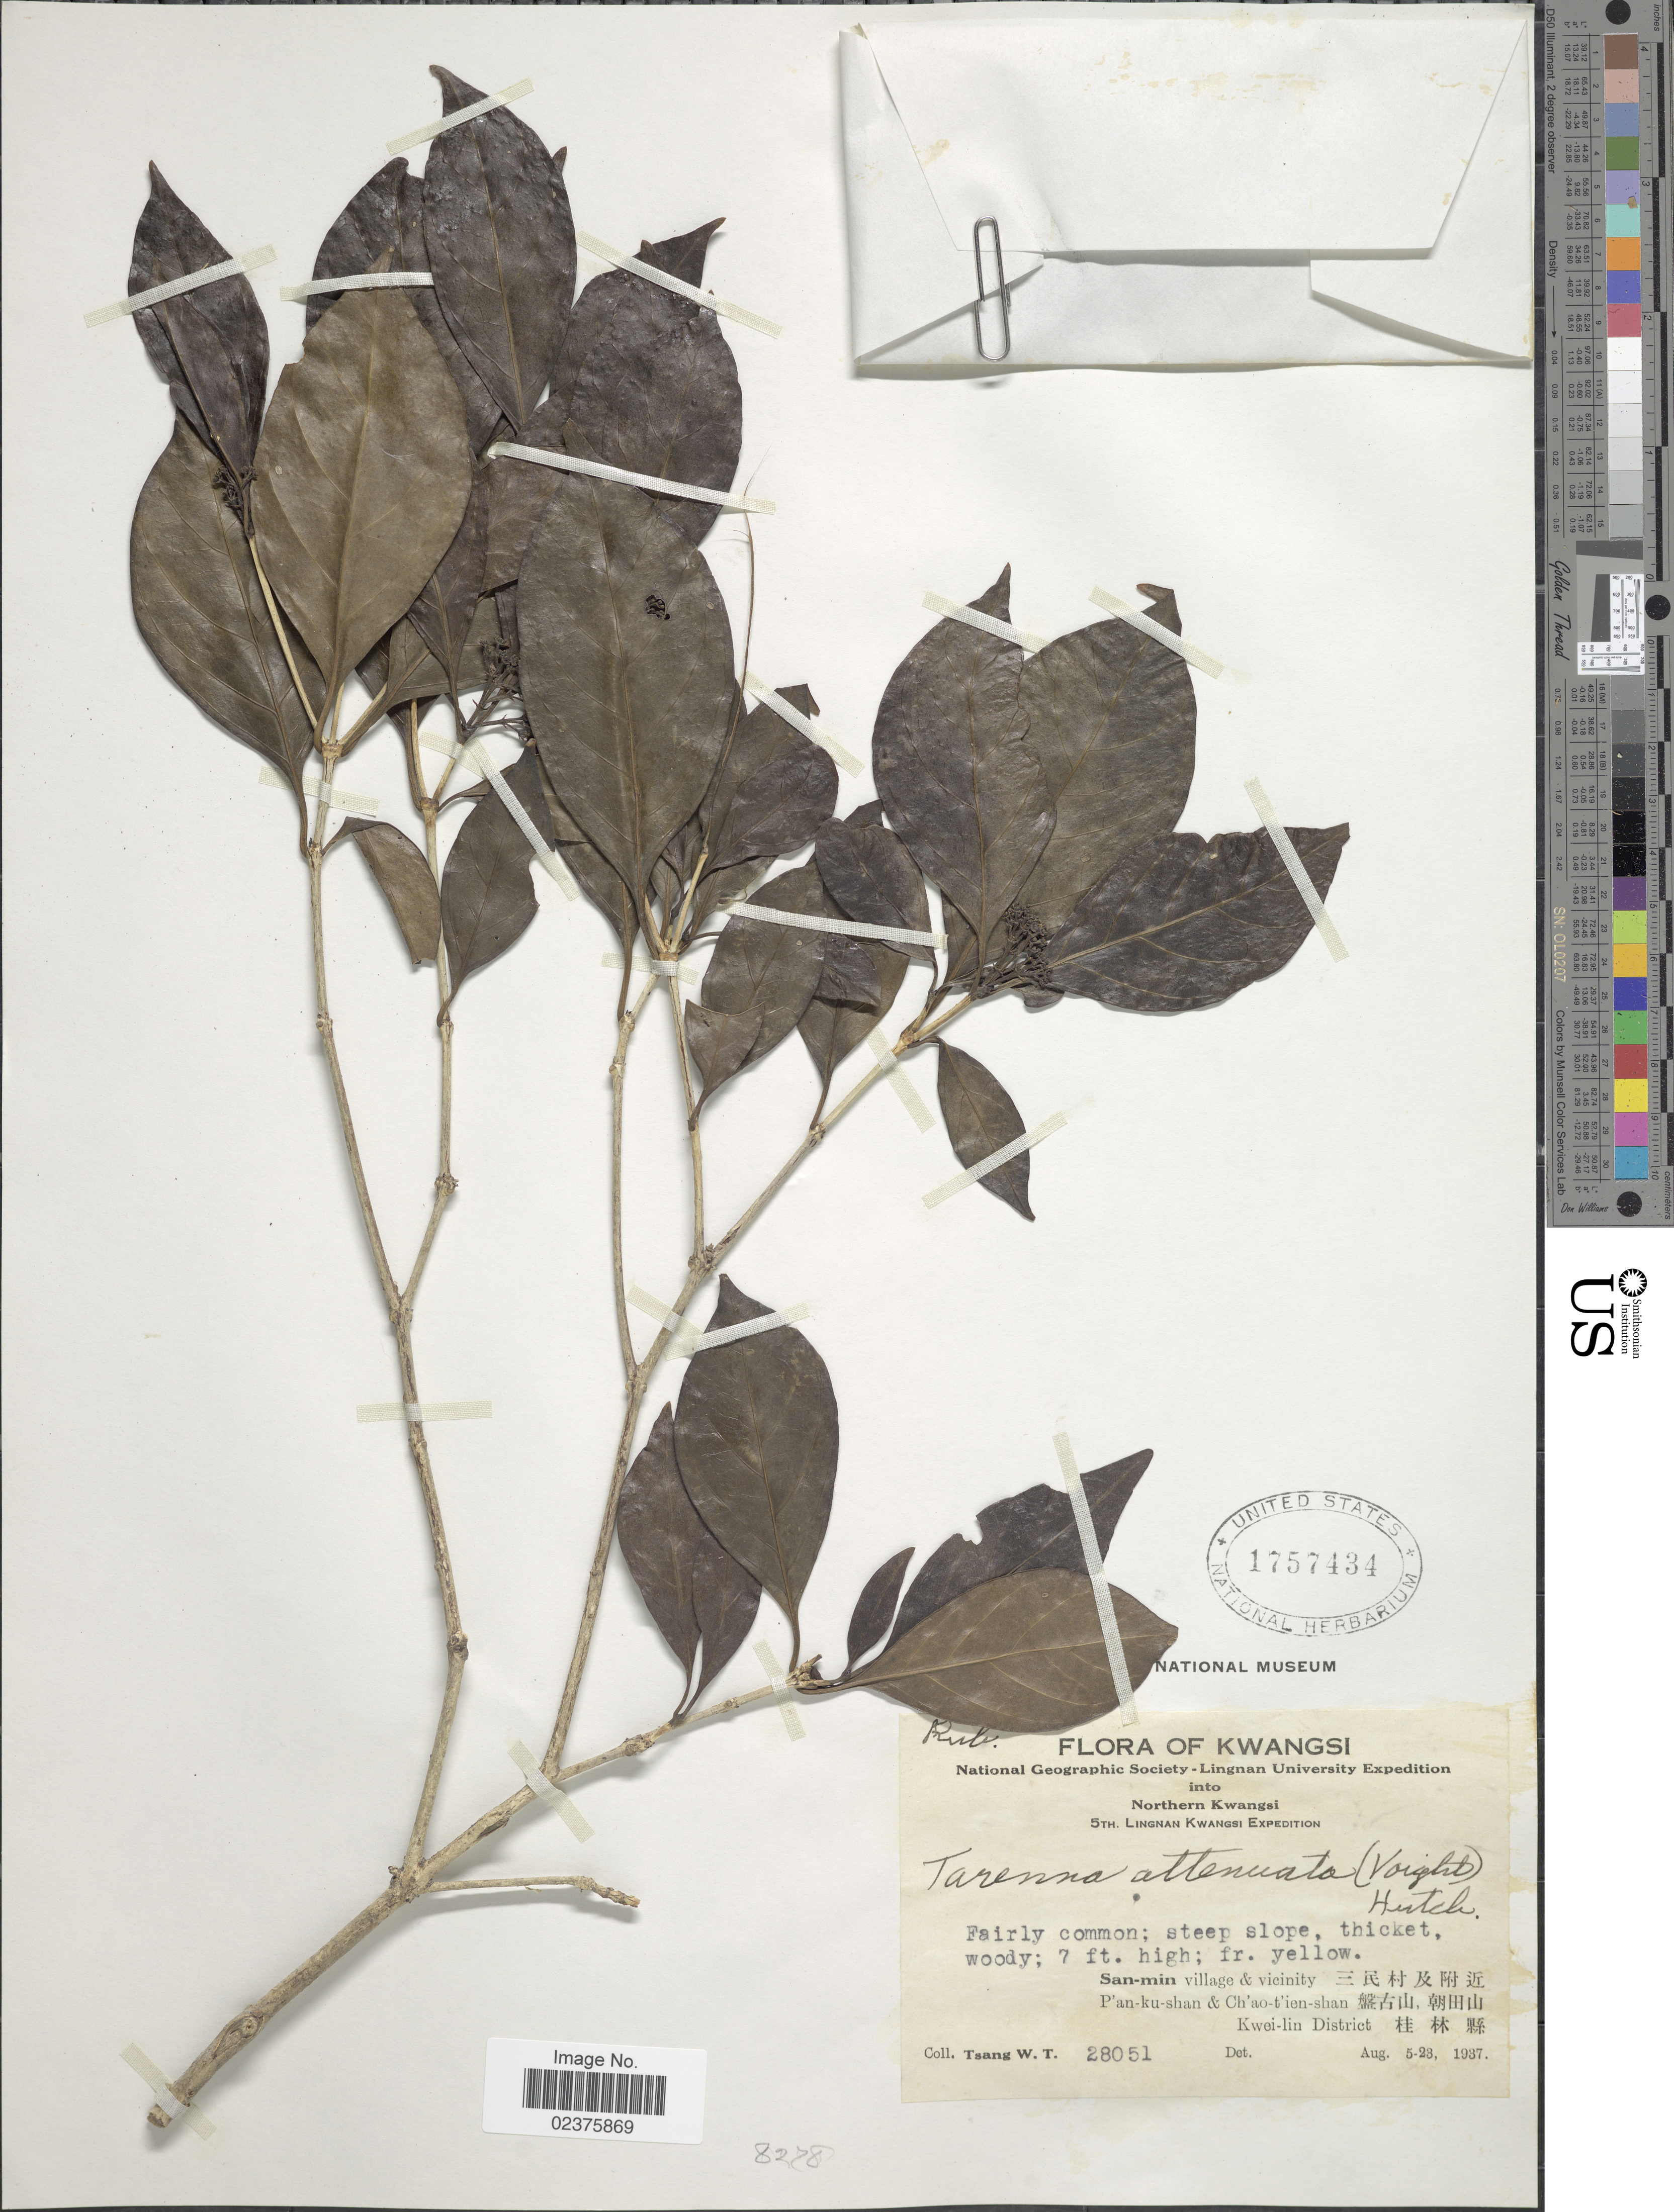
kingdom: Plantae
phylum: Tracheophyta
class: Magnoliopsida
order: Gentianales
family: Rubiaceae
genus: Tarenna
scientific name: Tarenna attenuata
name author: (Hook. f.) Hutchinson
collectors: W. T. Tsang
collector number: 28051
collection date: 1937-08-05/1937-08-23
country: China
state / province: Guangxi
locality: Kwangsi, Northern Kwangsi, San-min village & vicinity, P'an-ku-shan & Ch'ao-tien-shan, Kwei-lin District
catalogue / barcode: US 1757434